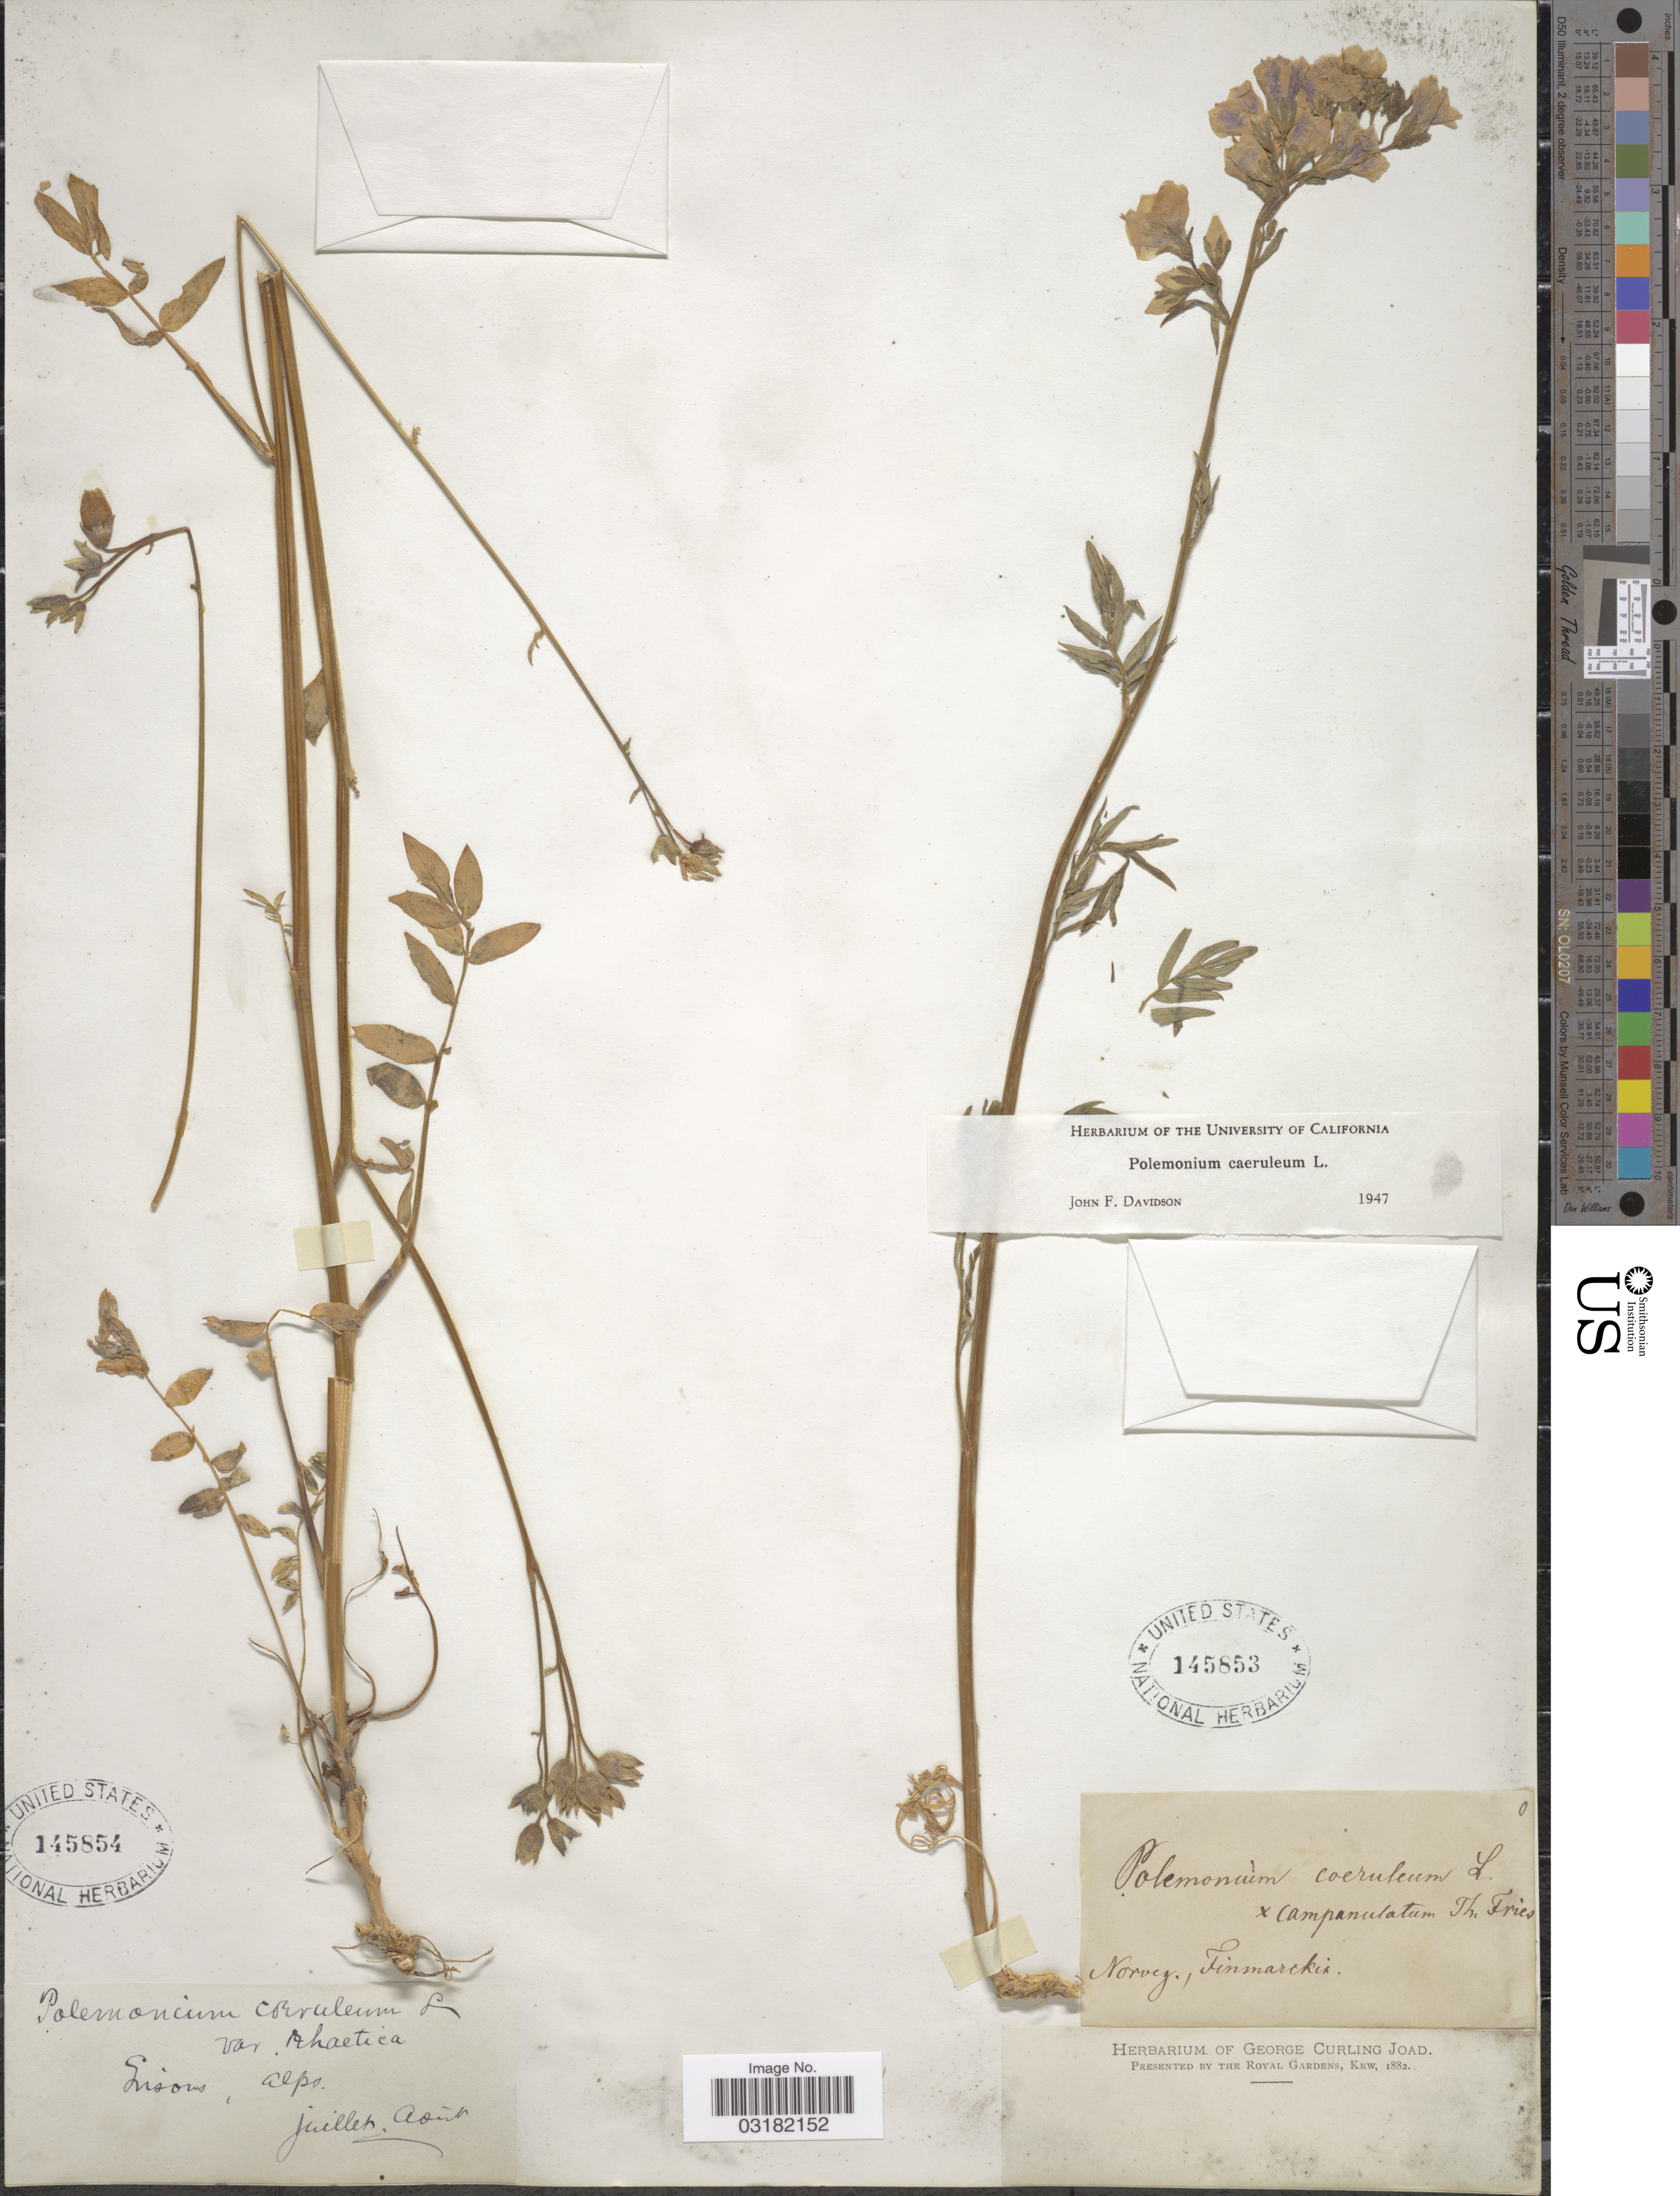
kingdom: Plantae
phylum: Tracheophyta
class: Magnoliopsida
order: Ericales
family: Polemoniaceae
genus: Polemonium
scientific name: Polemonium coeruleum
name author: L.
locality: [illegible text]sons, Alpo.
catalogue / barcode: US 145854-2